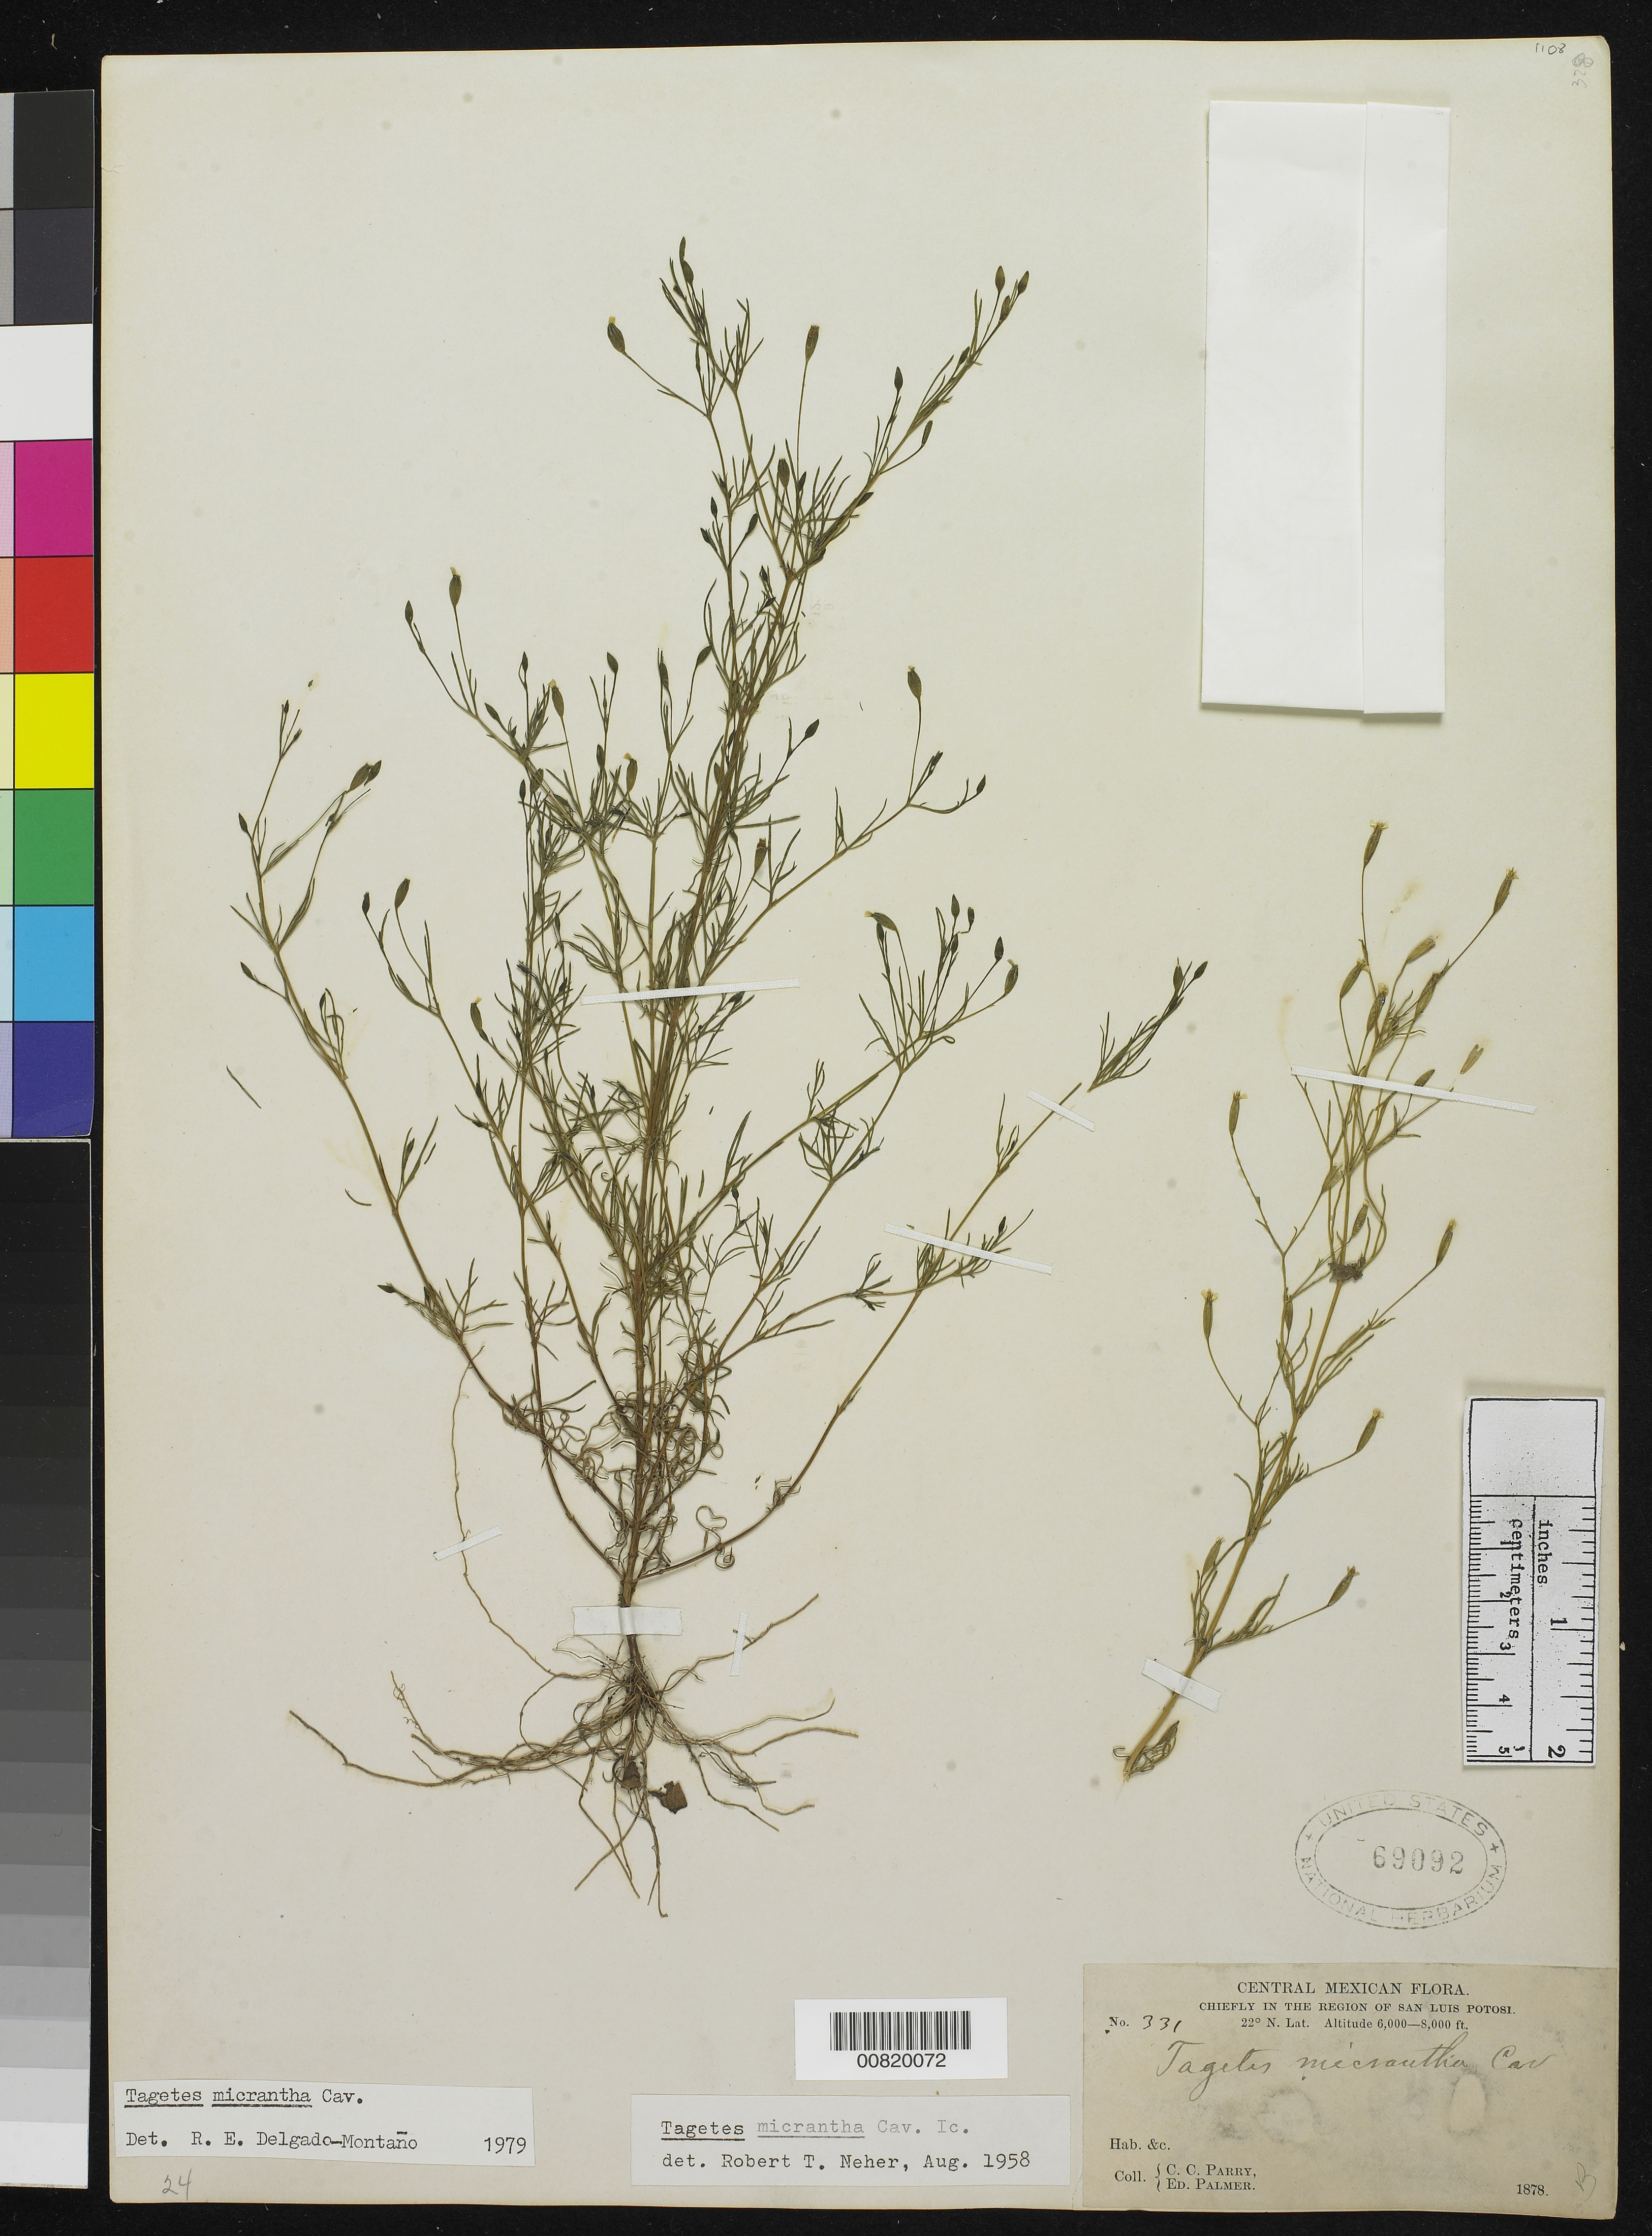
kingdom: Plantae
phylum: Tracheophyta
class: Magnoliopsida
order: Asterales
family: Asteraceae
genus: Tagetes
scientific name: Tagetes micrantha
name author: Cav.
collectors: C. C. Parry & E. Palmer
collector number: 331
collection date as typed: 1878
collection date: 1878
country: Mexico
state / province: San Luis Potosí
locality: Chiefly in the region of San Luis Potosí.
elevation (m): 1829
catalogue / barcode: US 69092